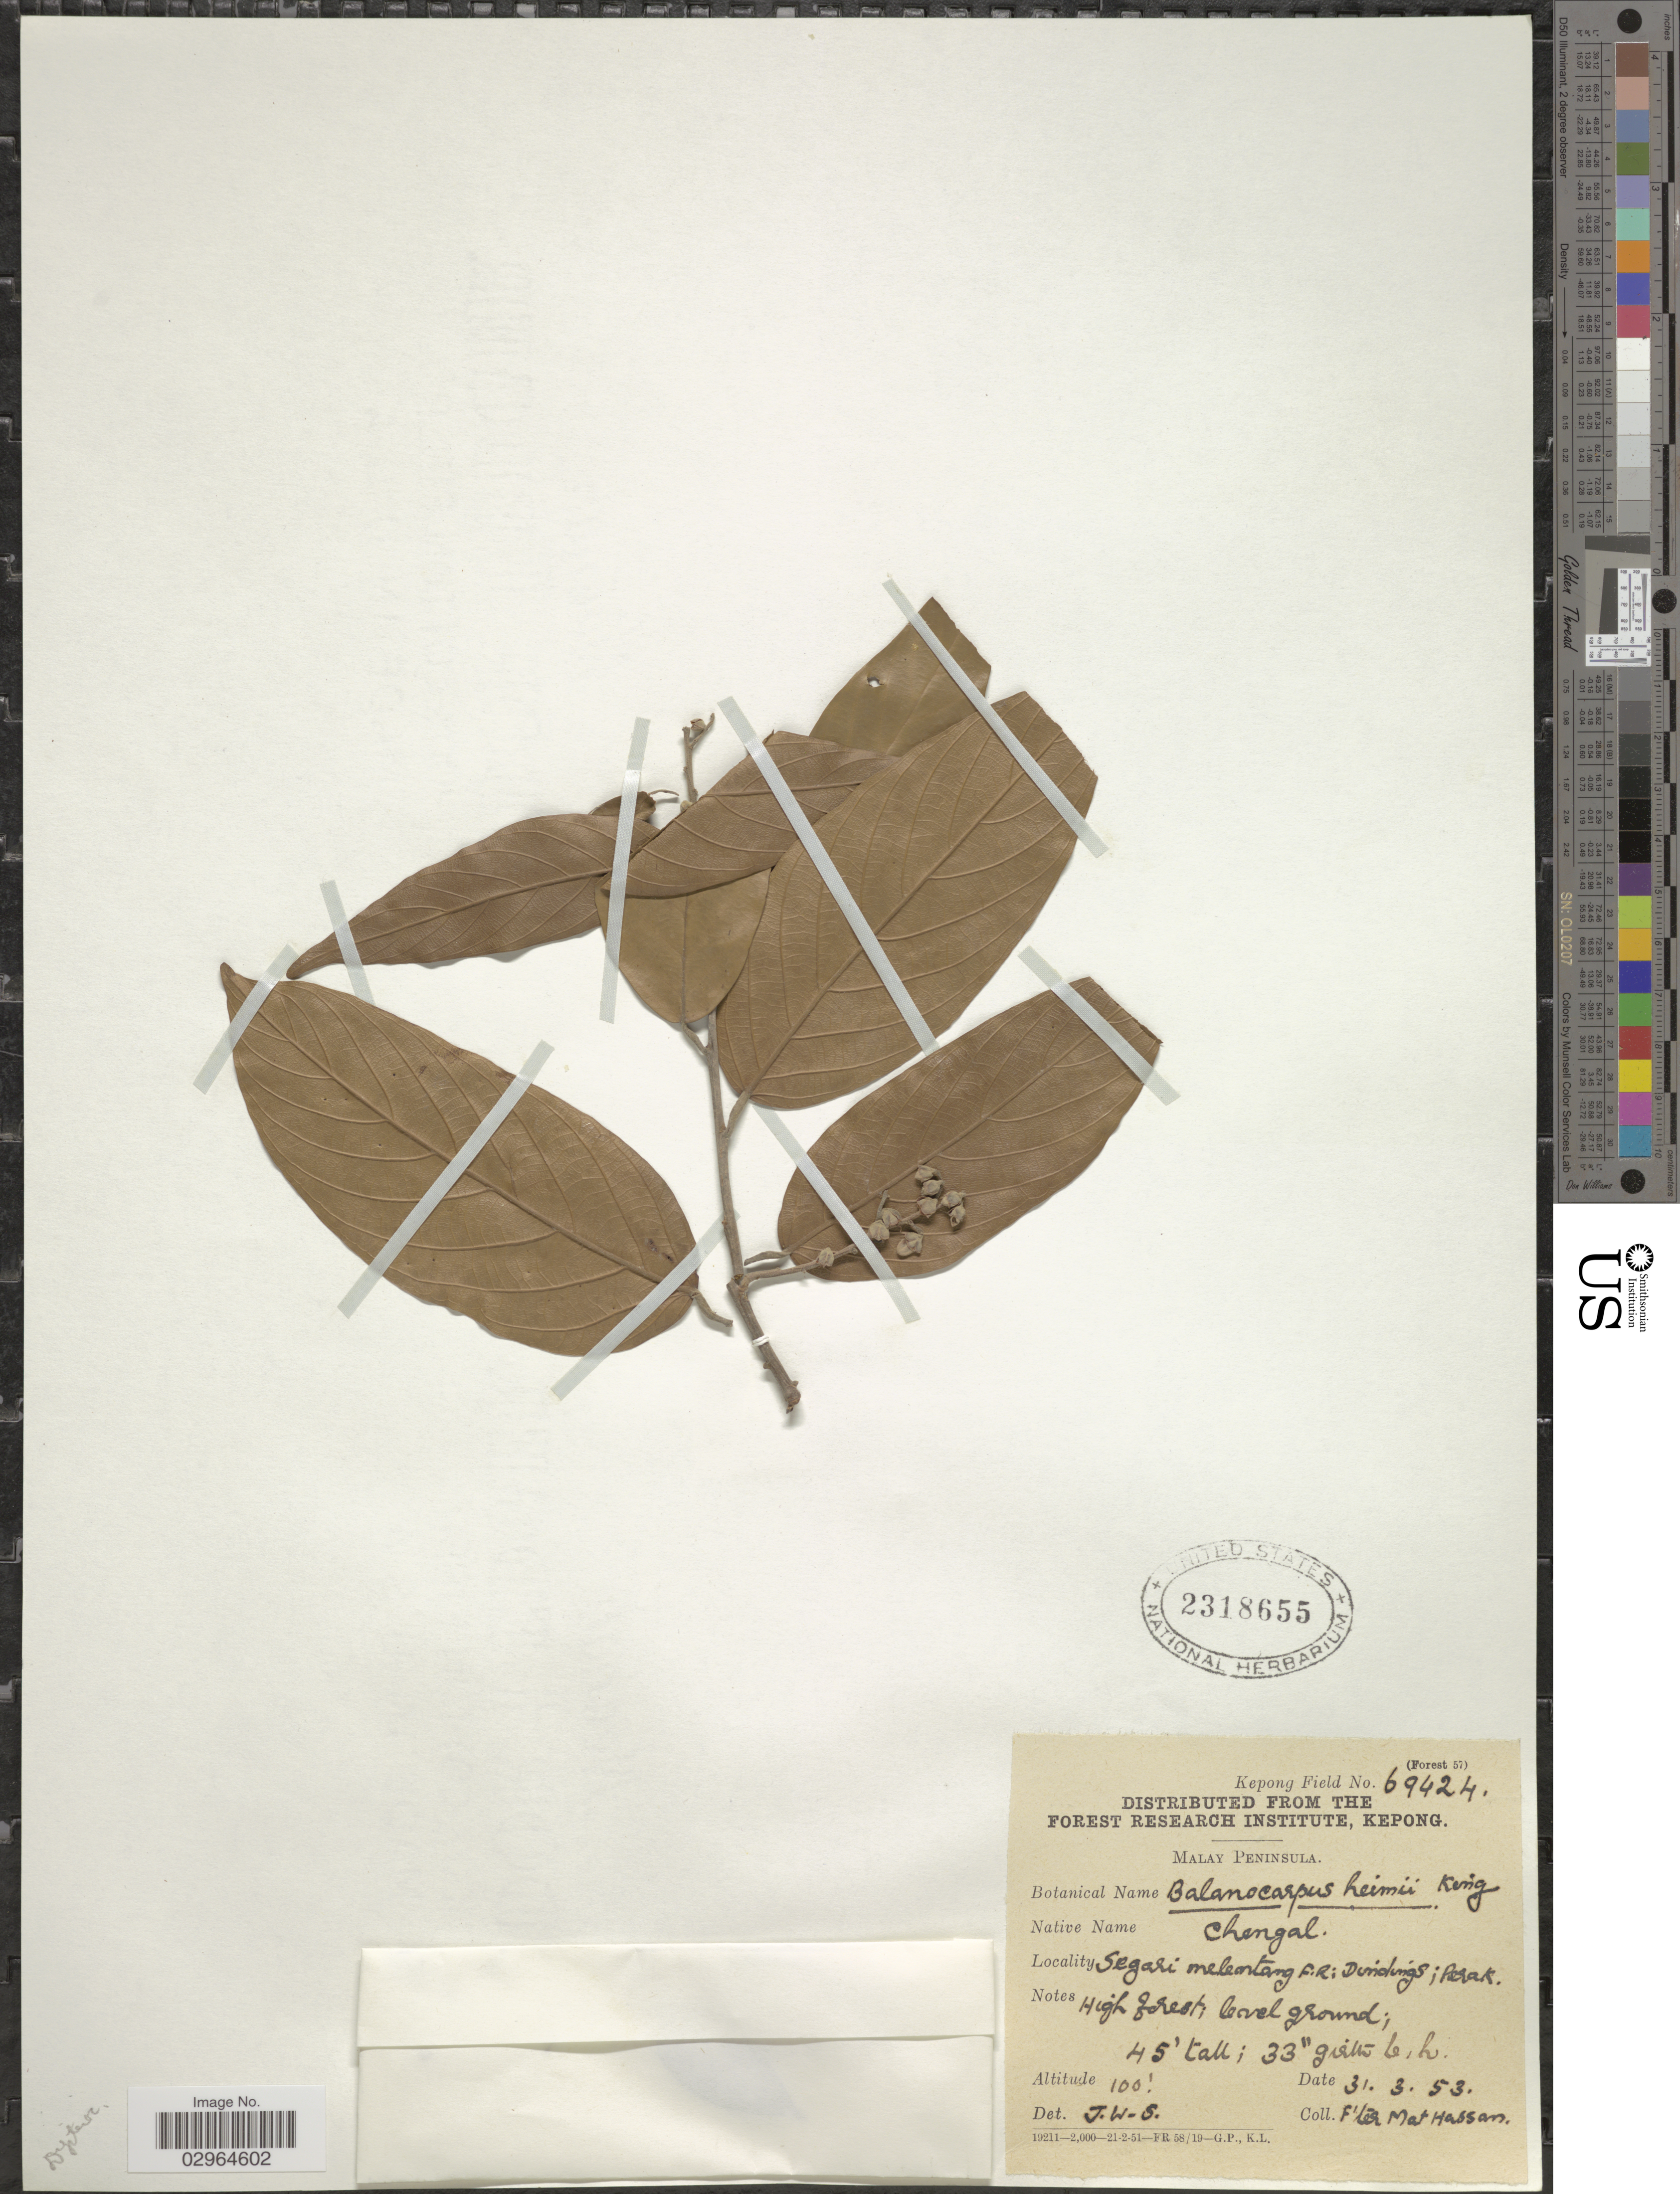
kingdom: Plantae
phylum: Tracheophyta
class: Magnoliopsida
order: Malvales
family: Dipterocarpaceae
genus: Neobalanocarpus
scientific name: Neobalanocarpus heimii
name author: (King) P.S. Ashton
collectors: F. Hassan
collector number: Kepong Field 69424?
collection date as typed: Transcribed d/m/y: 31/3/53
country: Malaysia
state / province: Perak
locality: Malay Peninsula. Segari Melentang F.R.: Dindings.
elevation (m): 30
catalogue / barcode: US 2318655